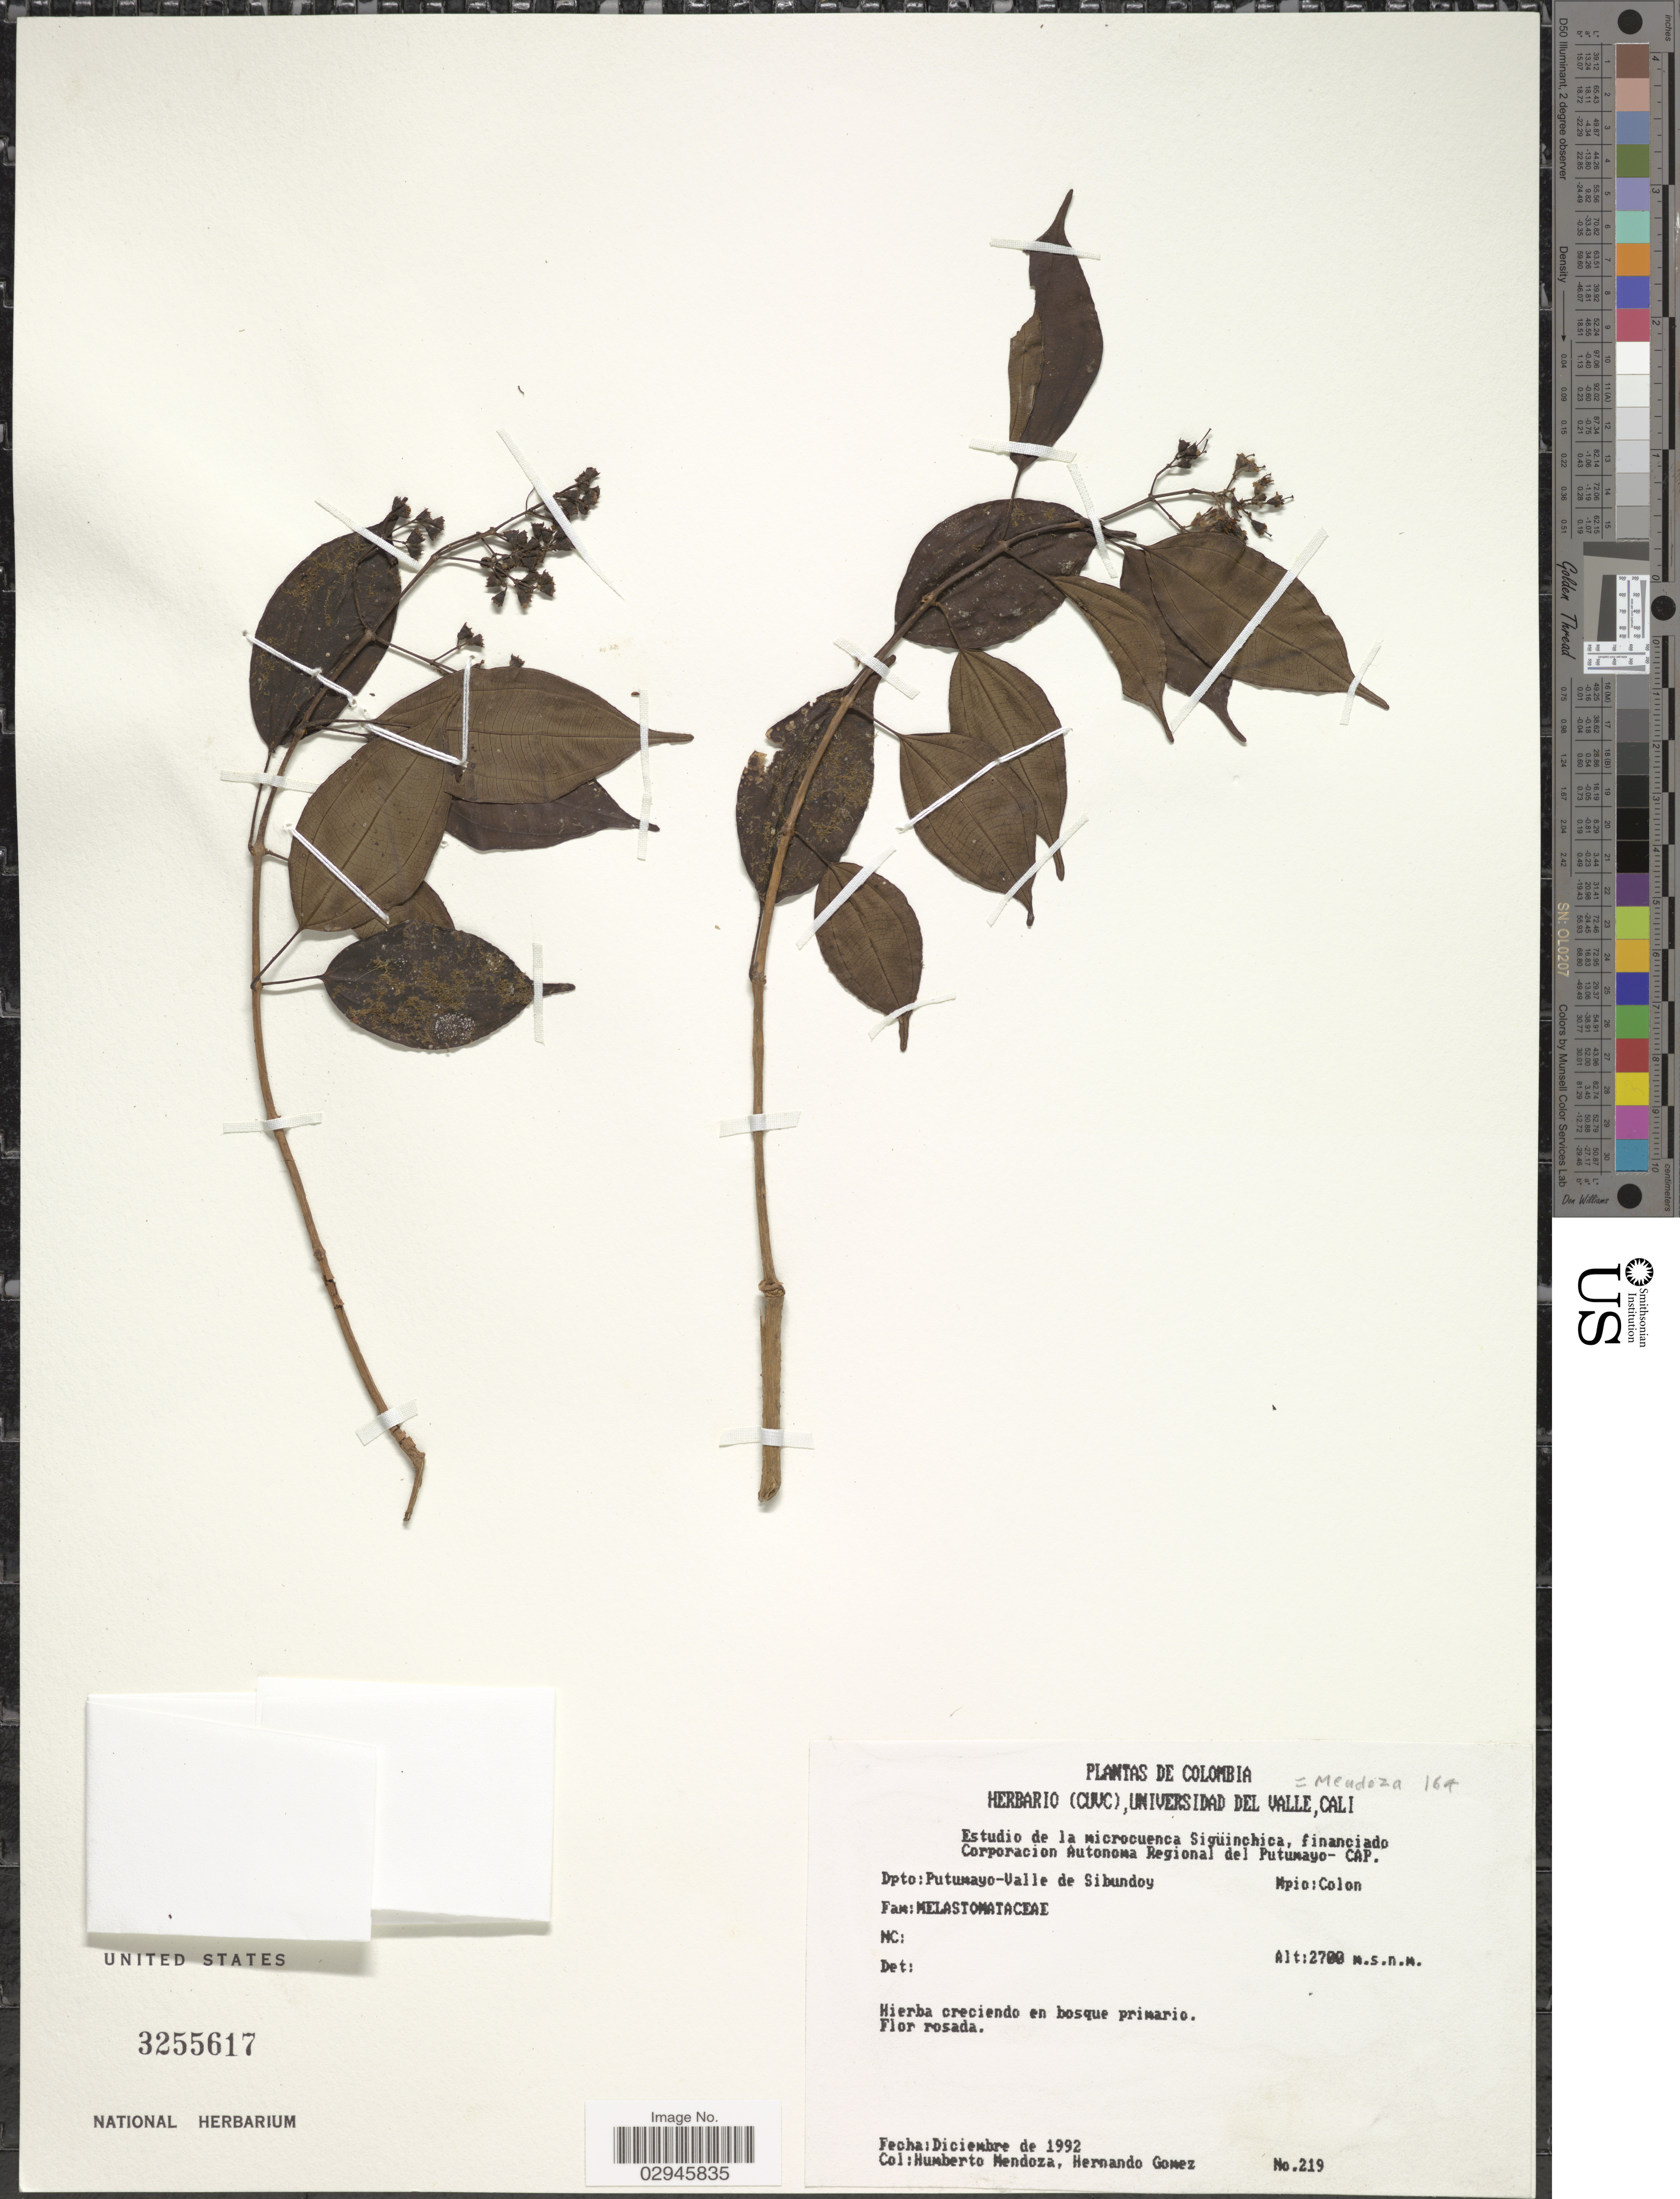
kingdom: Plantae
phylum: Tracheophyta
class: Magnoliopsida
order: Myrtales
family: Melastomataceae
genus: Miconia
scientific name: Miconia sp.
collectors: H. Mendoza & H. Gomez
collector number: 219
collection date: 1992-12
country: Colombia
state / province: Putumayo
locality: Dpto: Putumayo-Valle de Sibundoy. Mpio: Colon.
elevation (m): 2700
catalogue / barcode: US 3255617